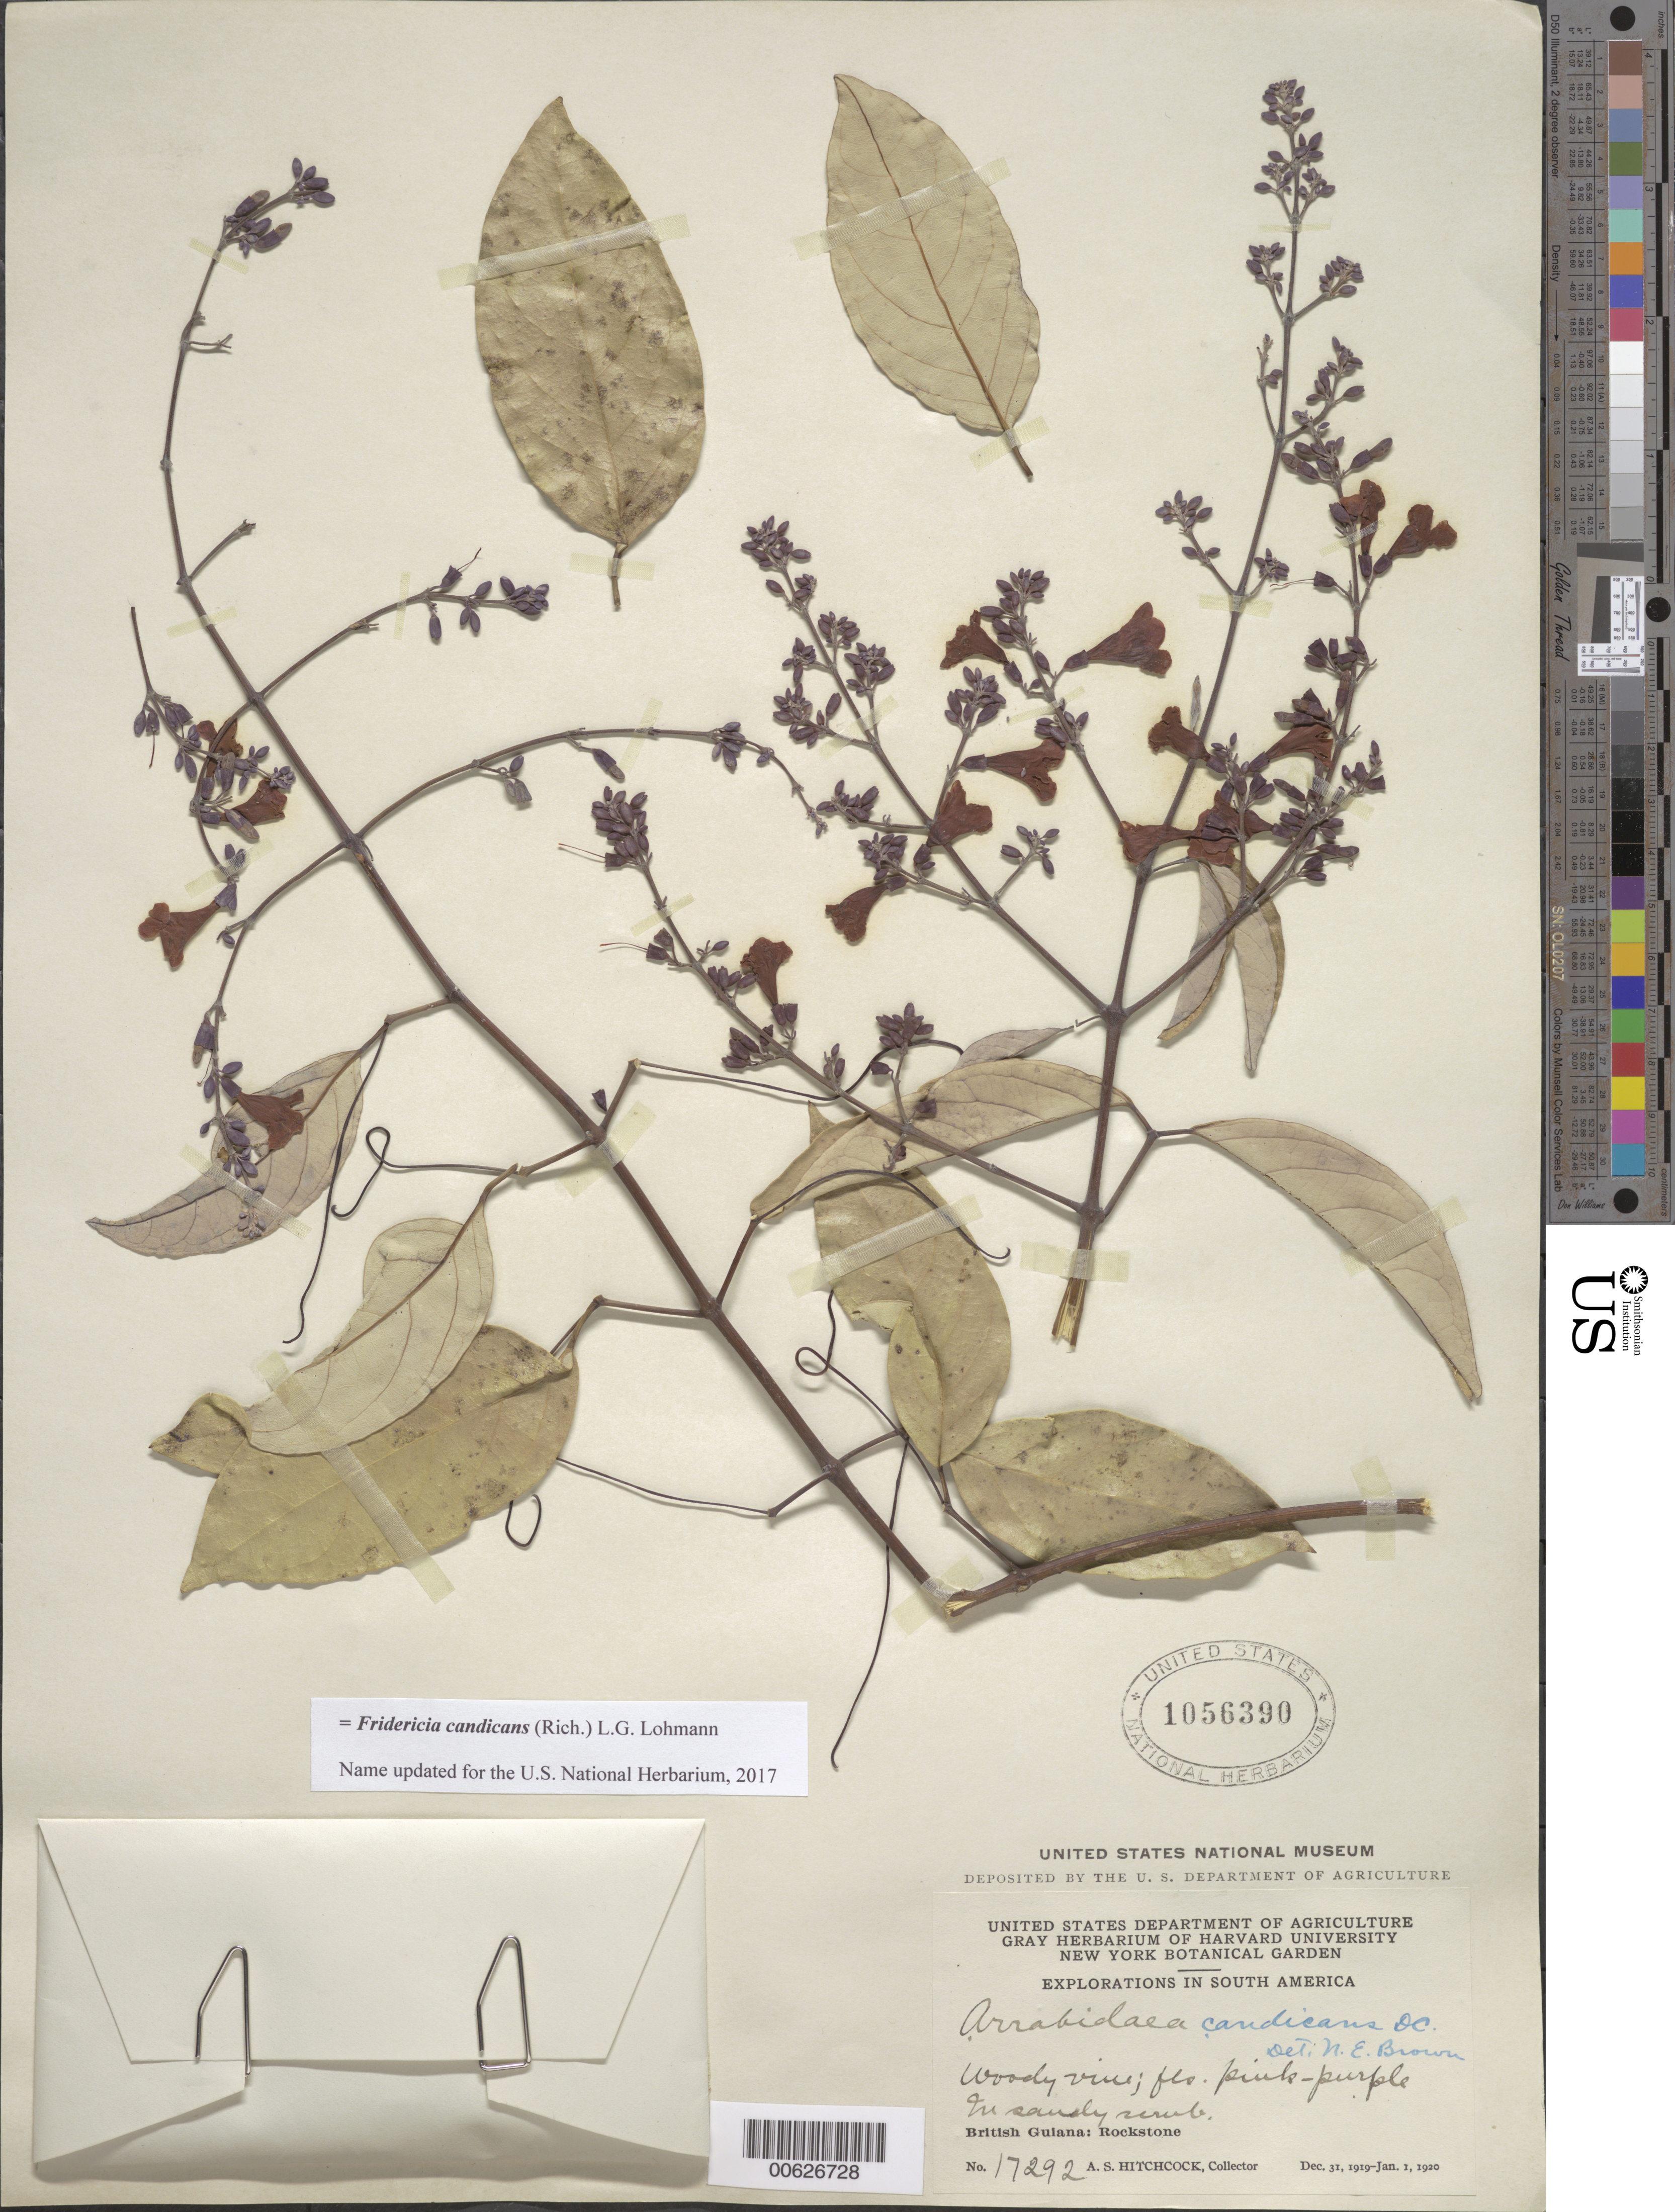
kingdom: Plantae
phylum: Tracheophyta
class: Magnoliopsida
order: Lamiales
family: Bignoniaceae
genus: Arrabidaea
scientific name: Arrabidaea candicans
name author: (Rich.) DC.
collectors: A. S. Hitchcock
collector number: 17292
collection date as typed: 31-Dec-19 to 1-Jan-20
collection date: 1919-12-31/1920-01-01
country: Guyana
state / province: U. Demerara-Berbice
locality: Rockstone, on the Essequibo River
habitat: Sandy scrub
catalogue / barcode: US 1056390